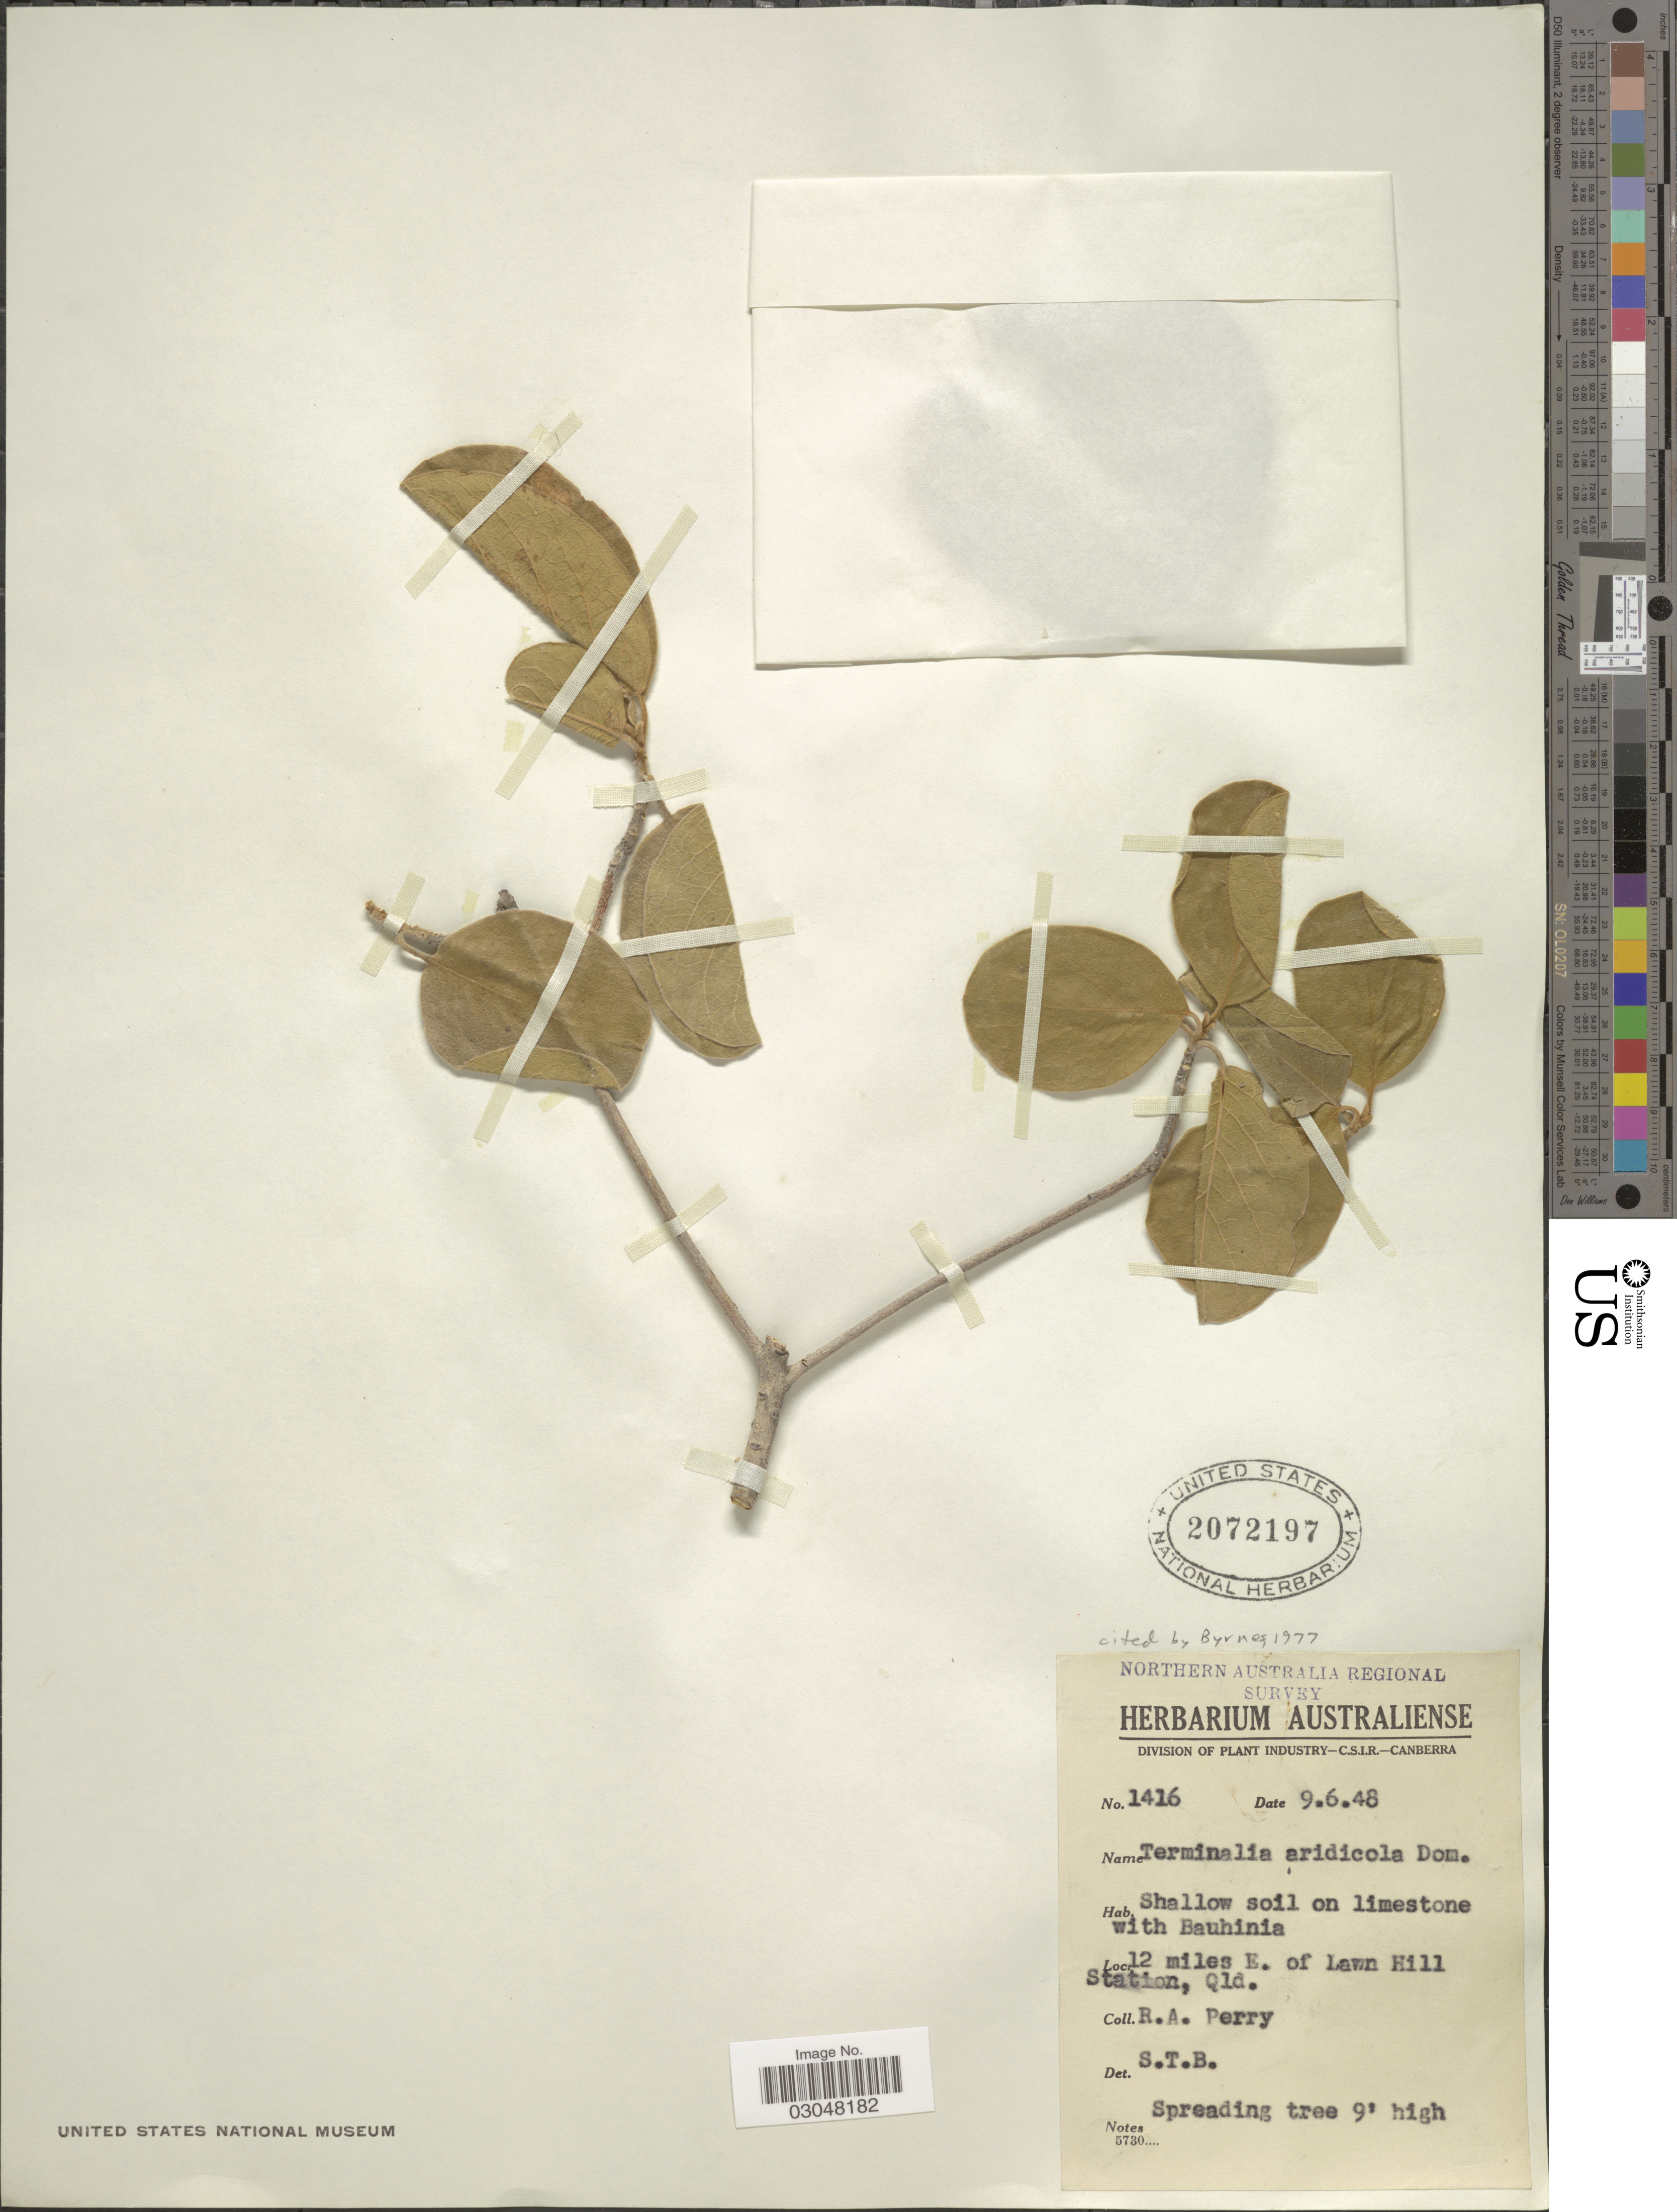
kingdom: Plantae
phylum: Tracheophyta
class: Magnoliopsida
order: Myrtales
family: Combretaceae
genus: Terminalia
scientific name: Terminalia aridicola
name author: Domin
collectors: Perry, R. A.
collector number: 1416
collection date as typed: Transcribed d/m/y: 9/6/48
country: Australia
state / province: Queensland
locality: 12 miles E. of Lawn Hill Station, Qld.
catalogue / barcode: US 2072197